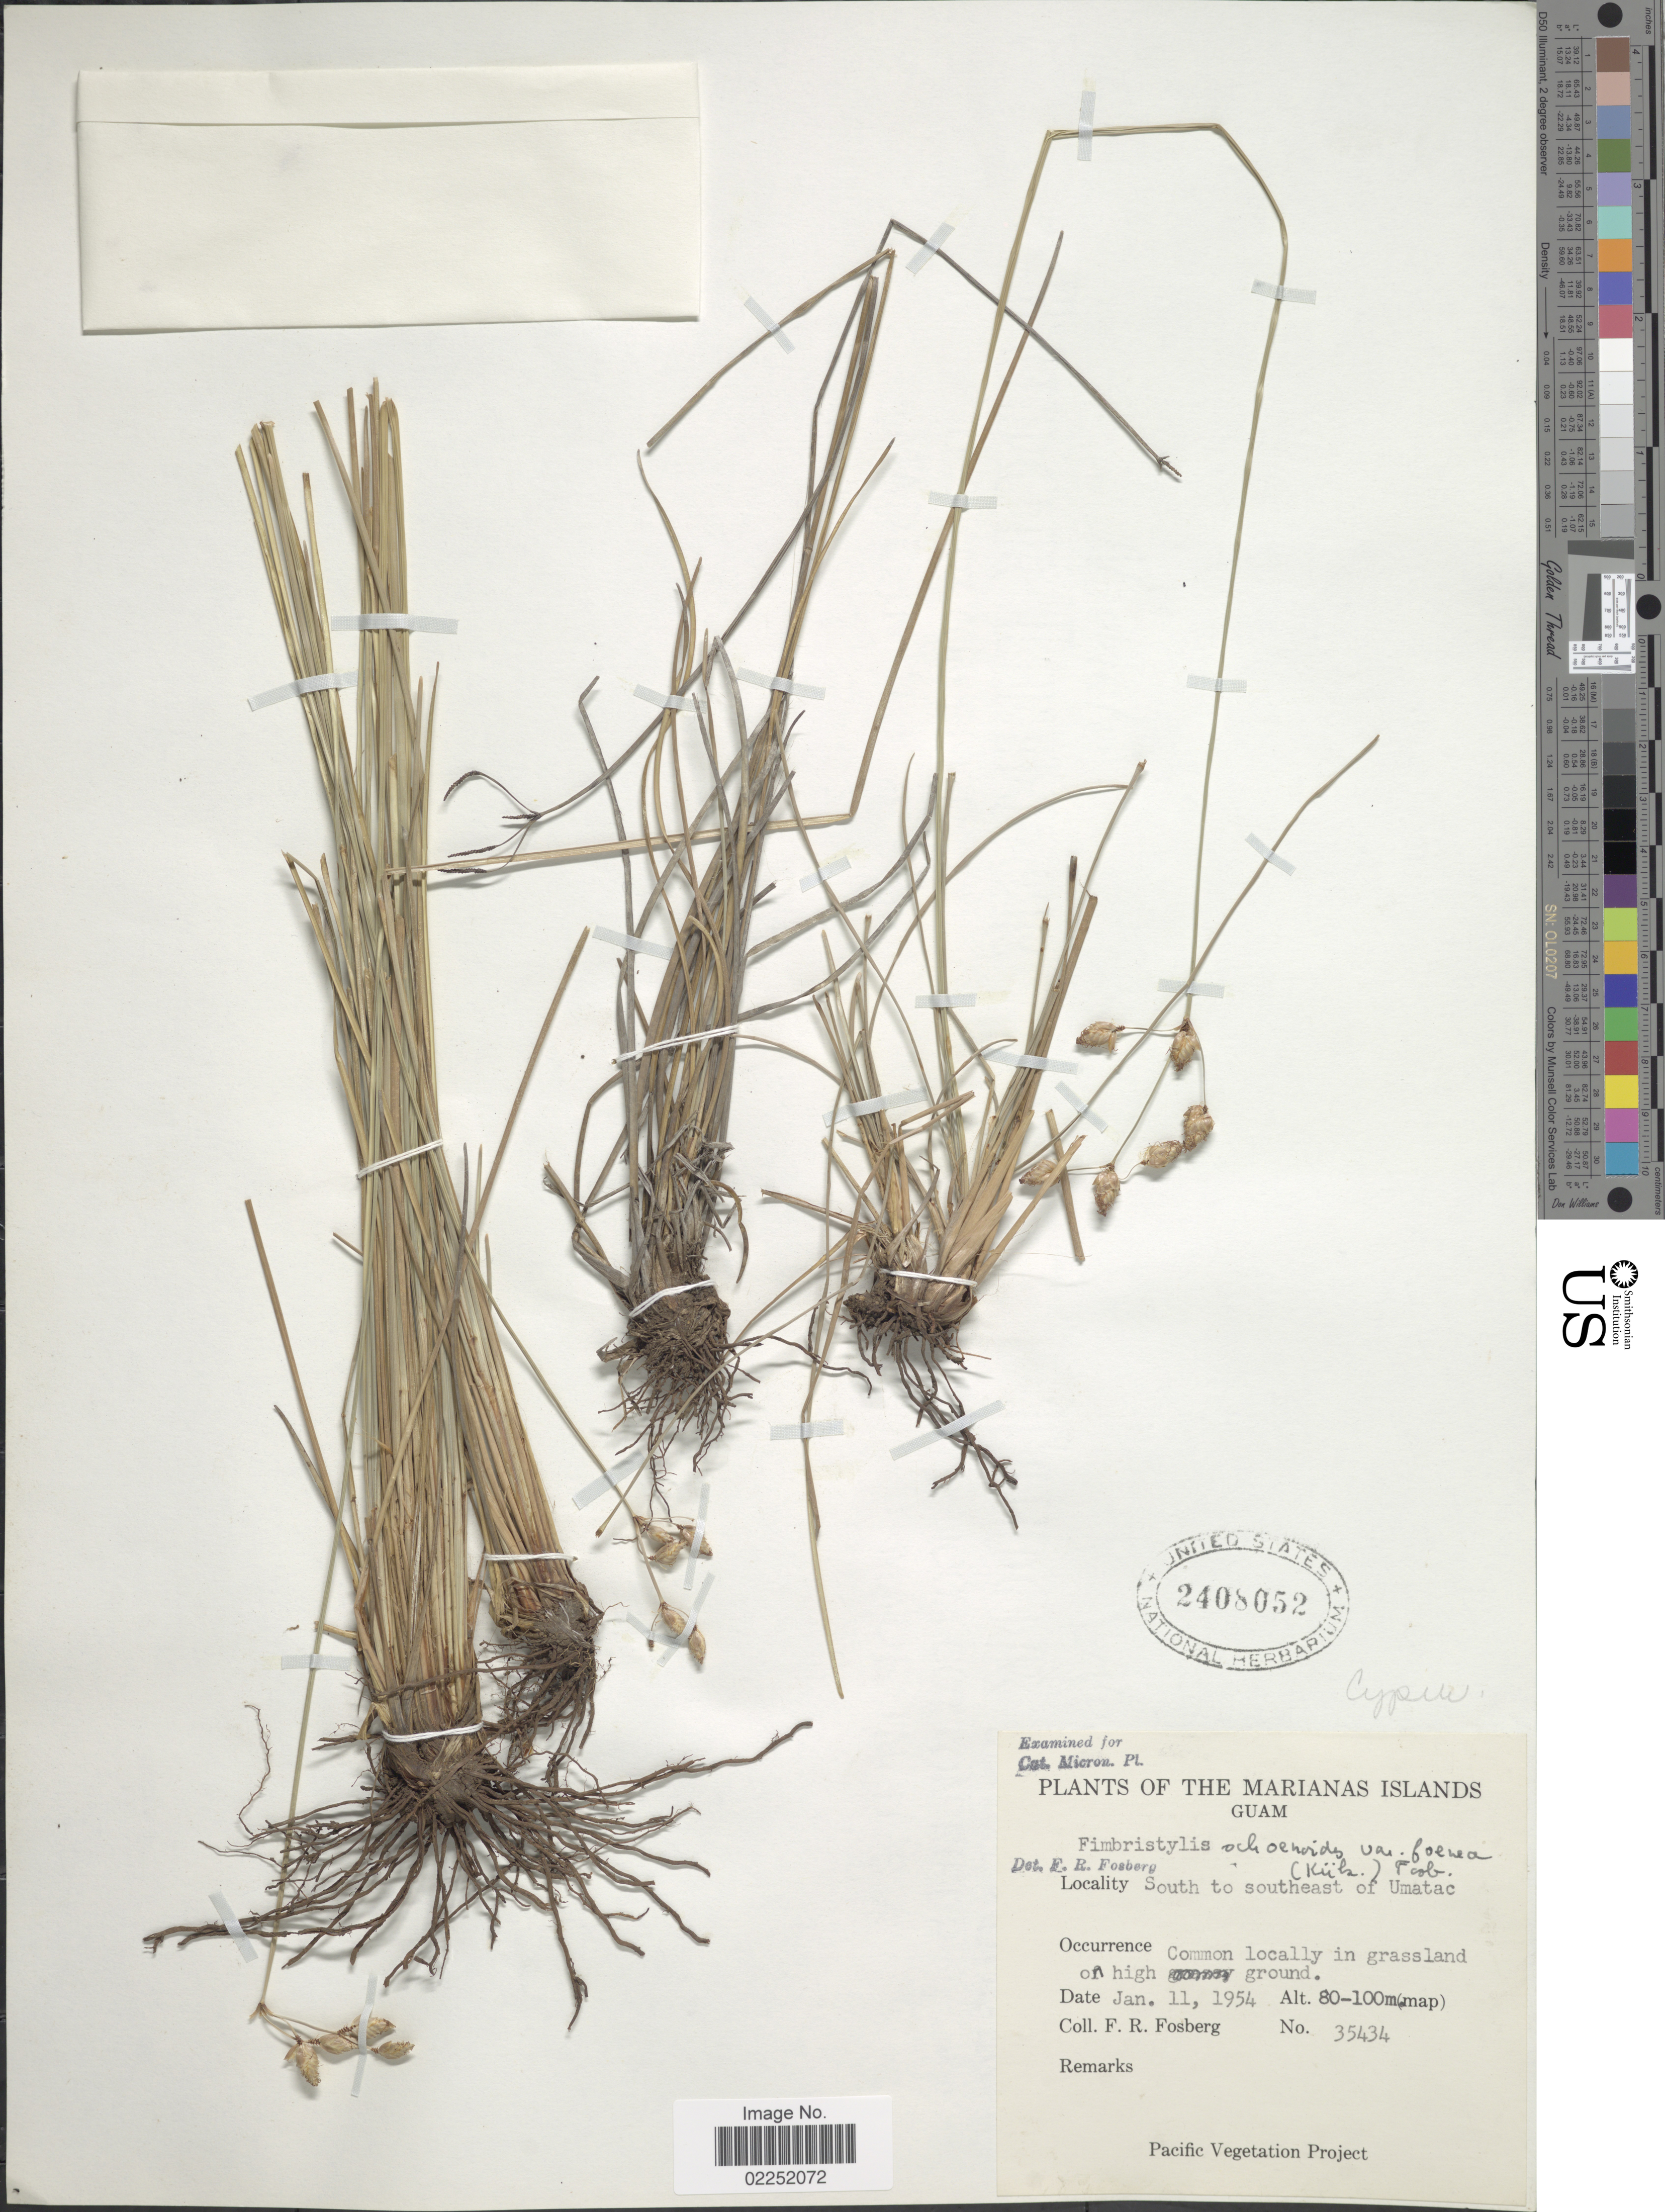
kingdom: Plantae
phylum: Tracheophyta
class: Liliopsida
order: Poales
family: Cyperaceae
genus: Fimbristylis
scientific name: Fimbristylis tristachya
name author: R. Br.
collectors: F. R. Fosberg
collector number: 35434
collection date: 1954-01-11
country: Guam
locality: The Marianas Islands, South to southeast of Umatac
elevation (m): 80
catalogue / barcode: US 2408052